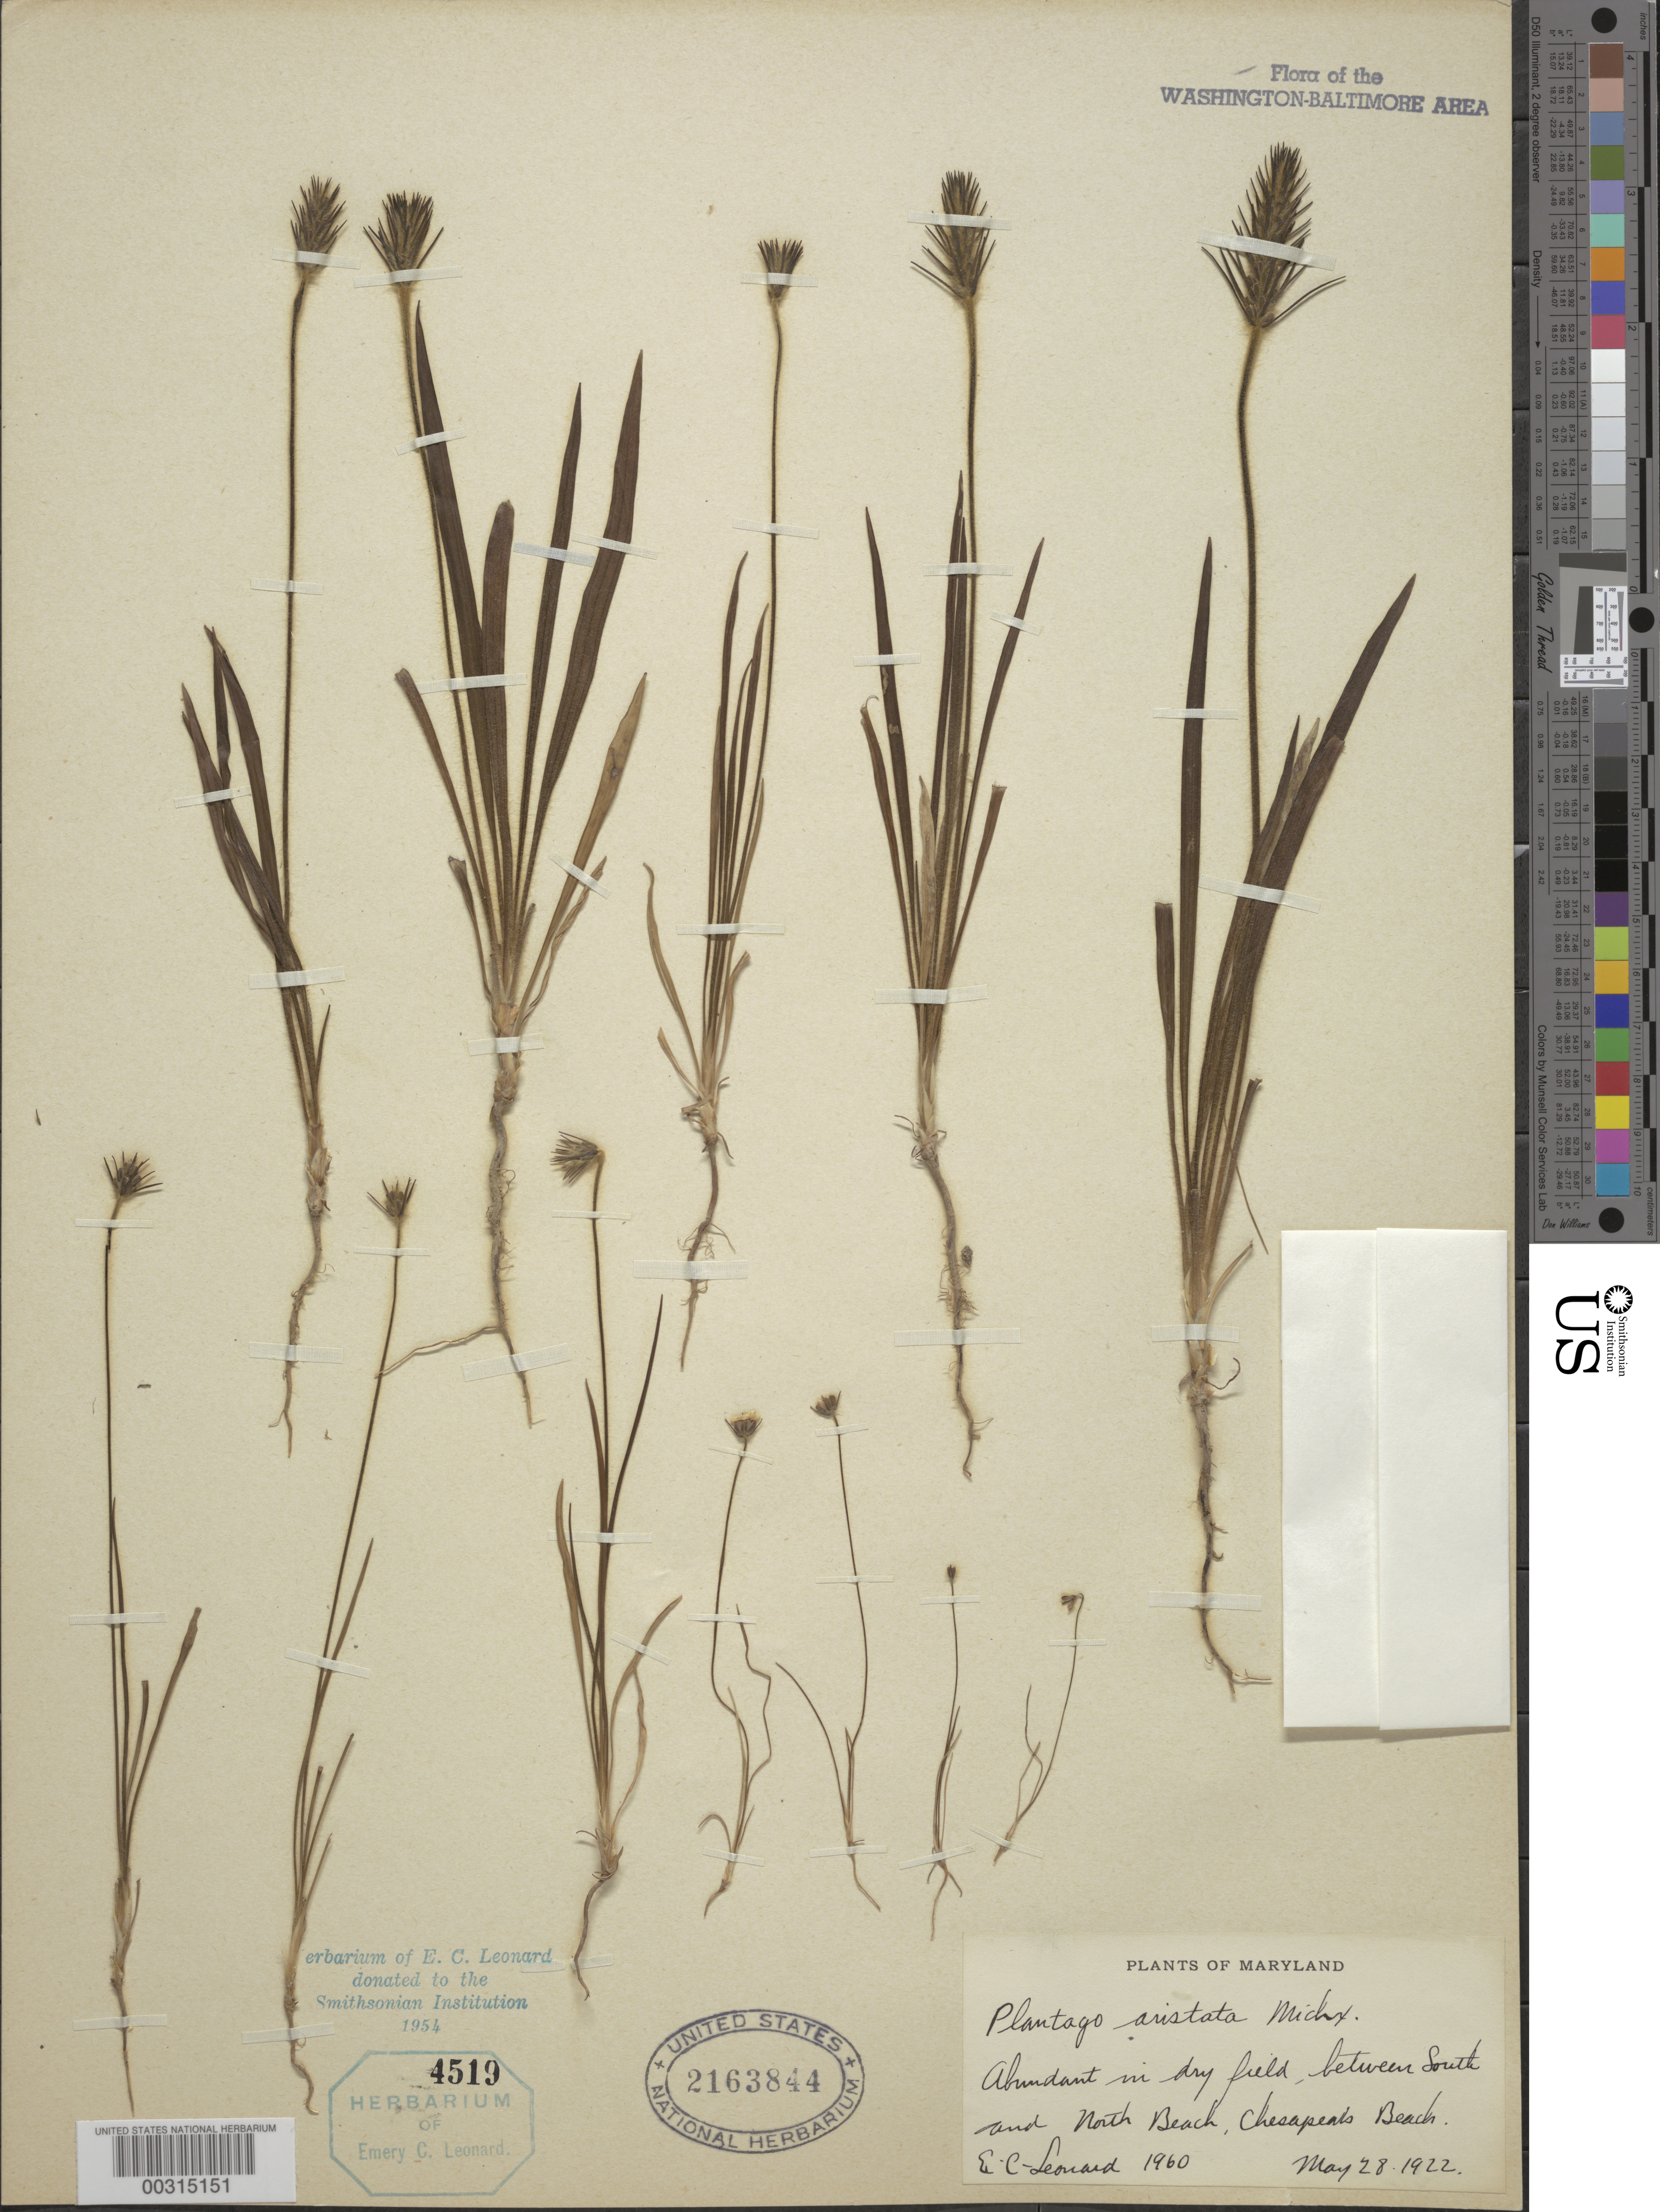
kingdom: Plantae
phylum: Tracheophyta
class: Magnoliopsida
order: Lamiales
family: Plantaginaceae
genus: Plantago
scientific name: Plantago aristata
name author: Michx.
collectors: E. C. Leonard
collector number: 1960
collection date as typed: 28 May 1922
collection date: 1922-05-28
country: United States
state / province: Maryland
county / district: Calvert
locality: Between south and north Beach, Chesapeake Beach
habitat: In dry field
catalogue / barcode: US 2163844